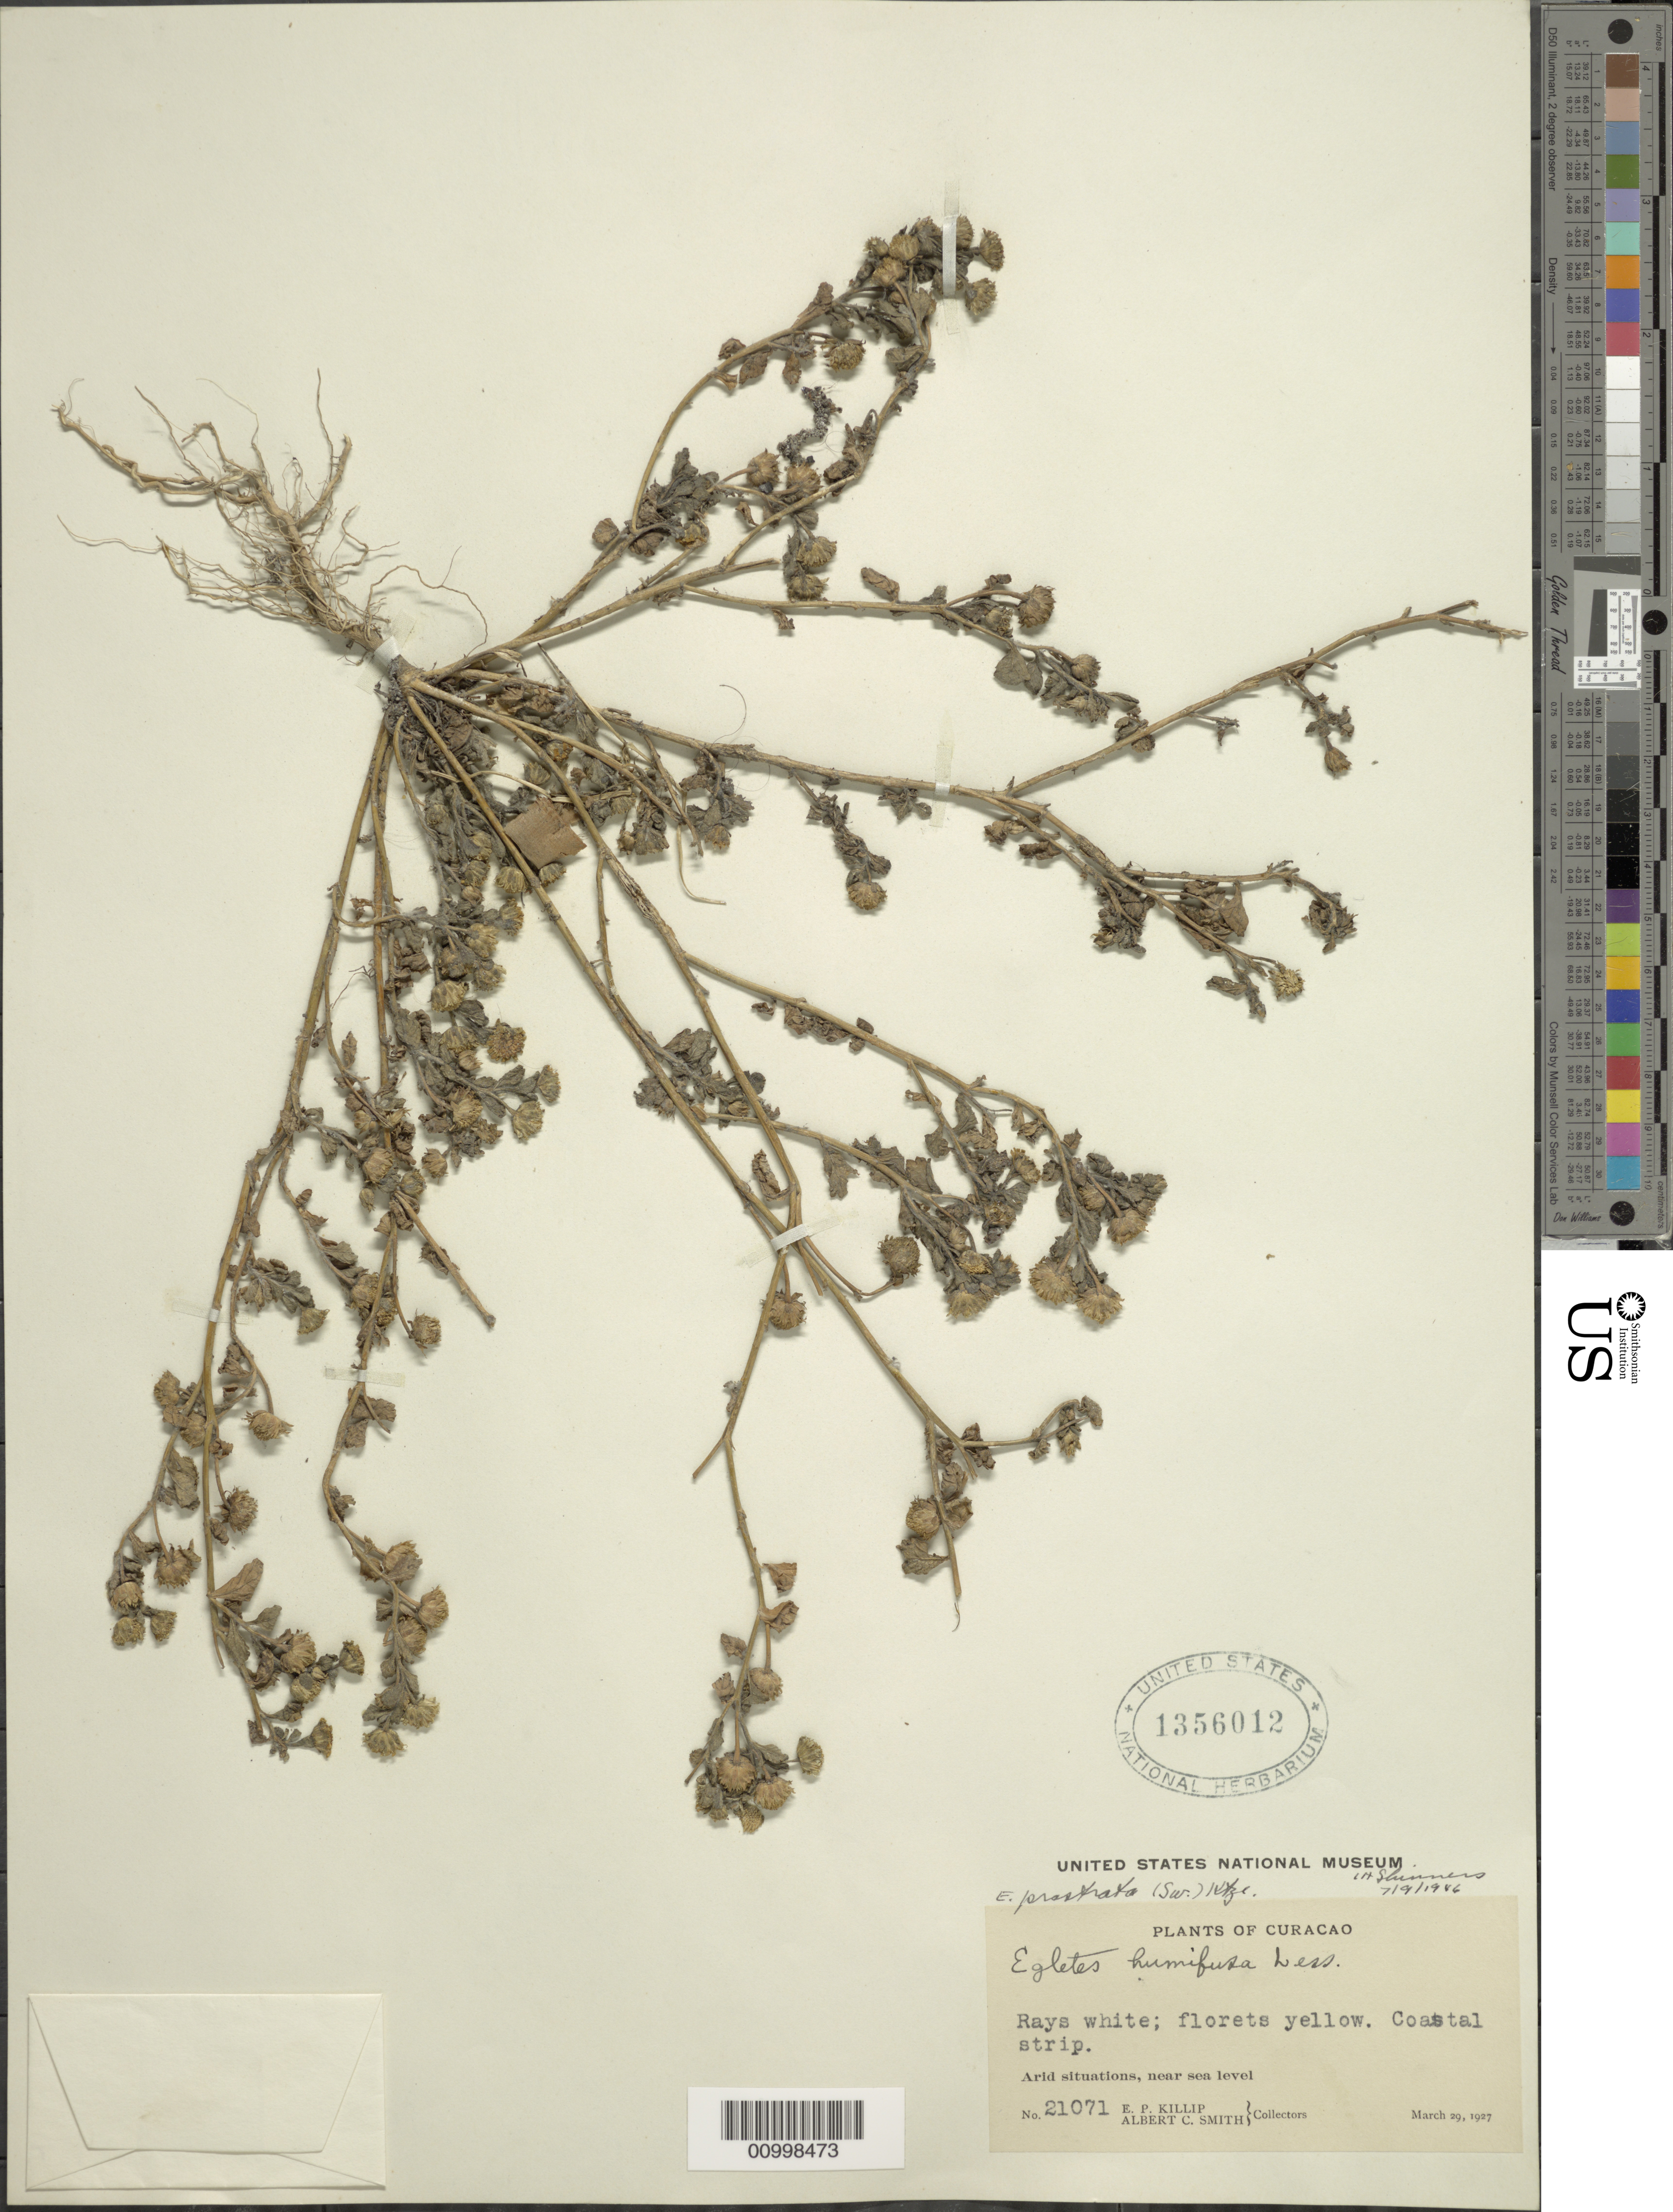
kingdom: Plantae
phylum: Tracheophyta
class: Magnoliopsida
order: Asterales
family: Asteraceae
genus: Egletes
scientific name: Egletes prostrata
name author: (Sw.) Kuntze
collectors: E. P. Killip & A. C. Smith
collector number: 21071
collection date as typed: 29 Mar 1927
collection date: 1927-03-29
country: Curaçao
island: Curaçao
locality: Arid situations near sea level. Coastal strip.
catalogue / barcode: US 1356012